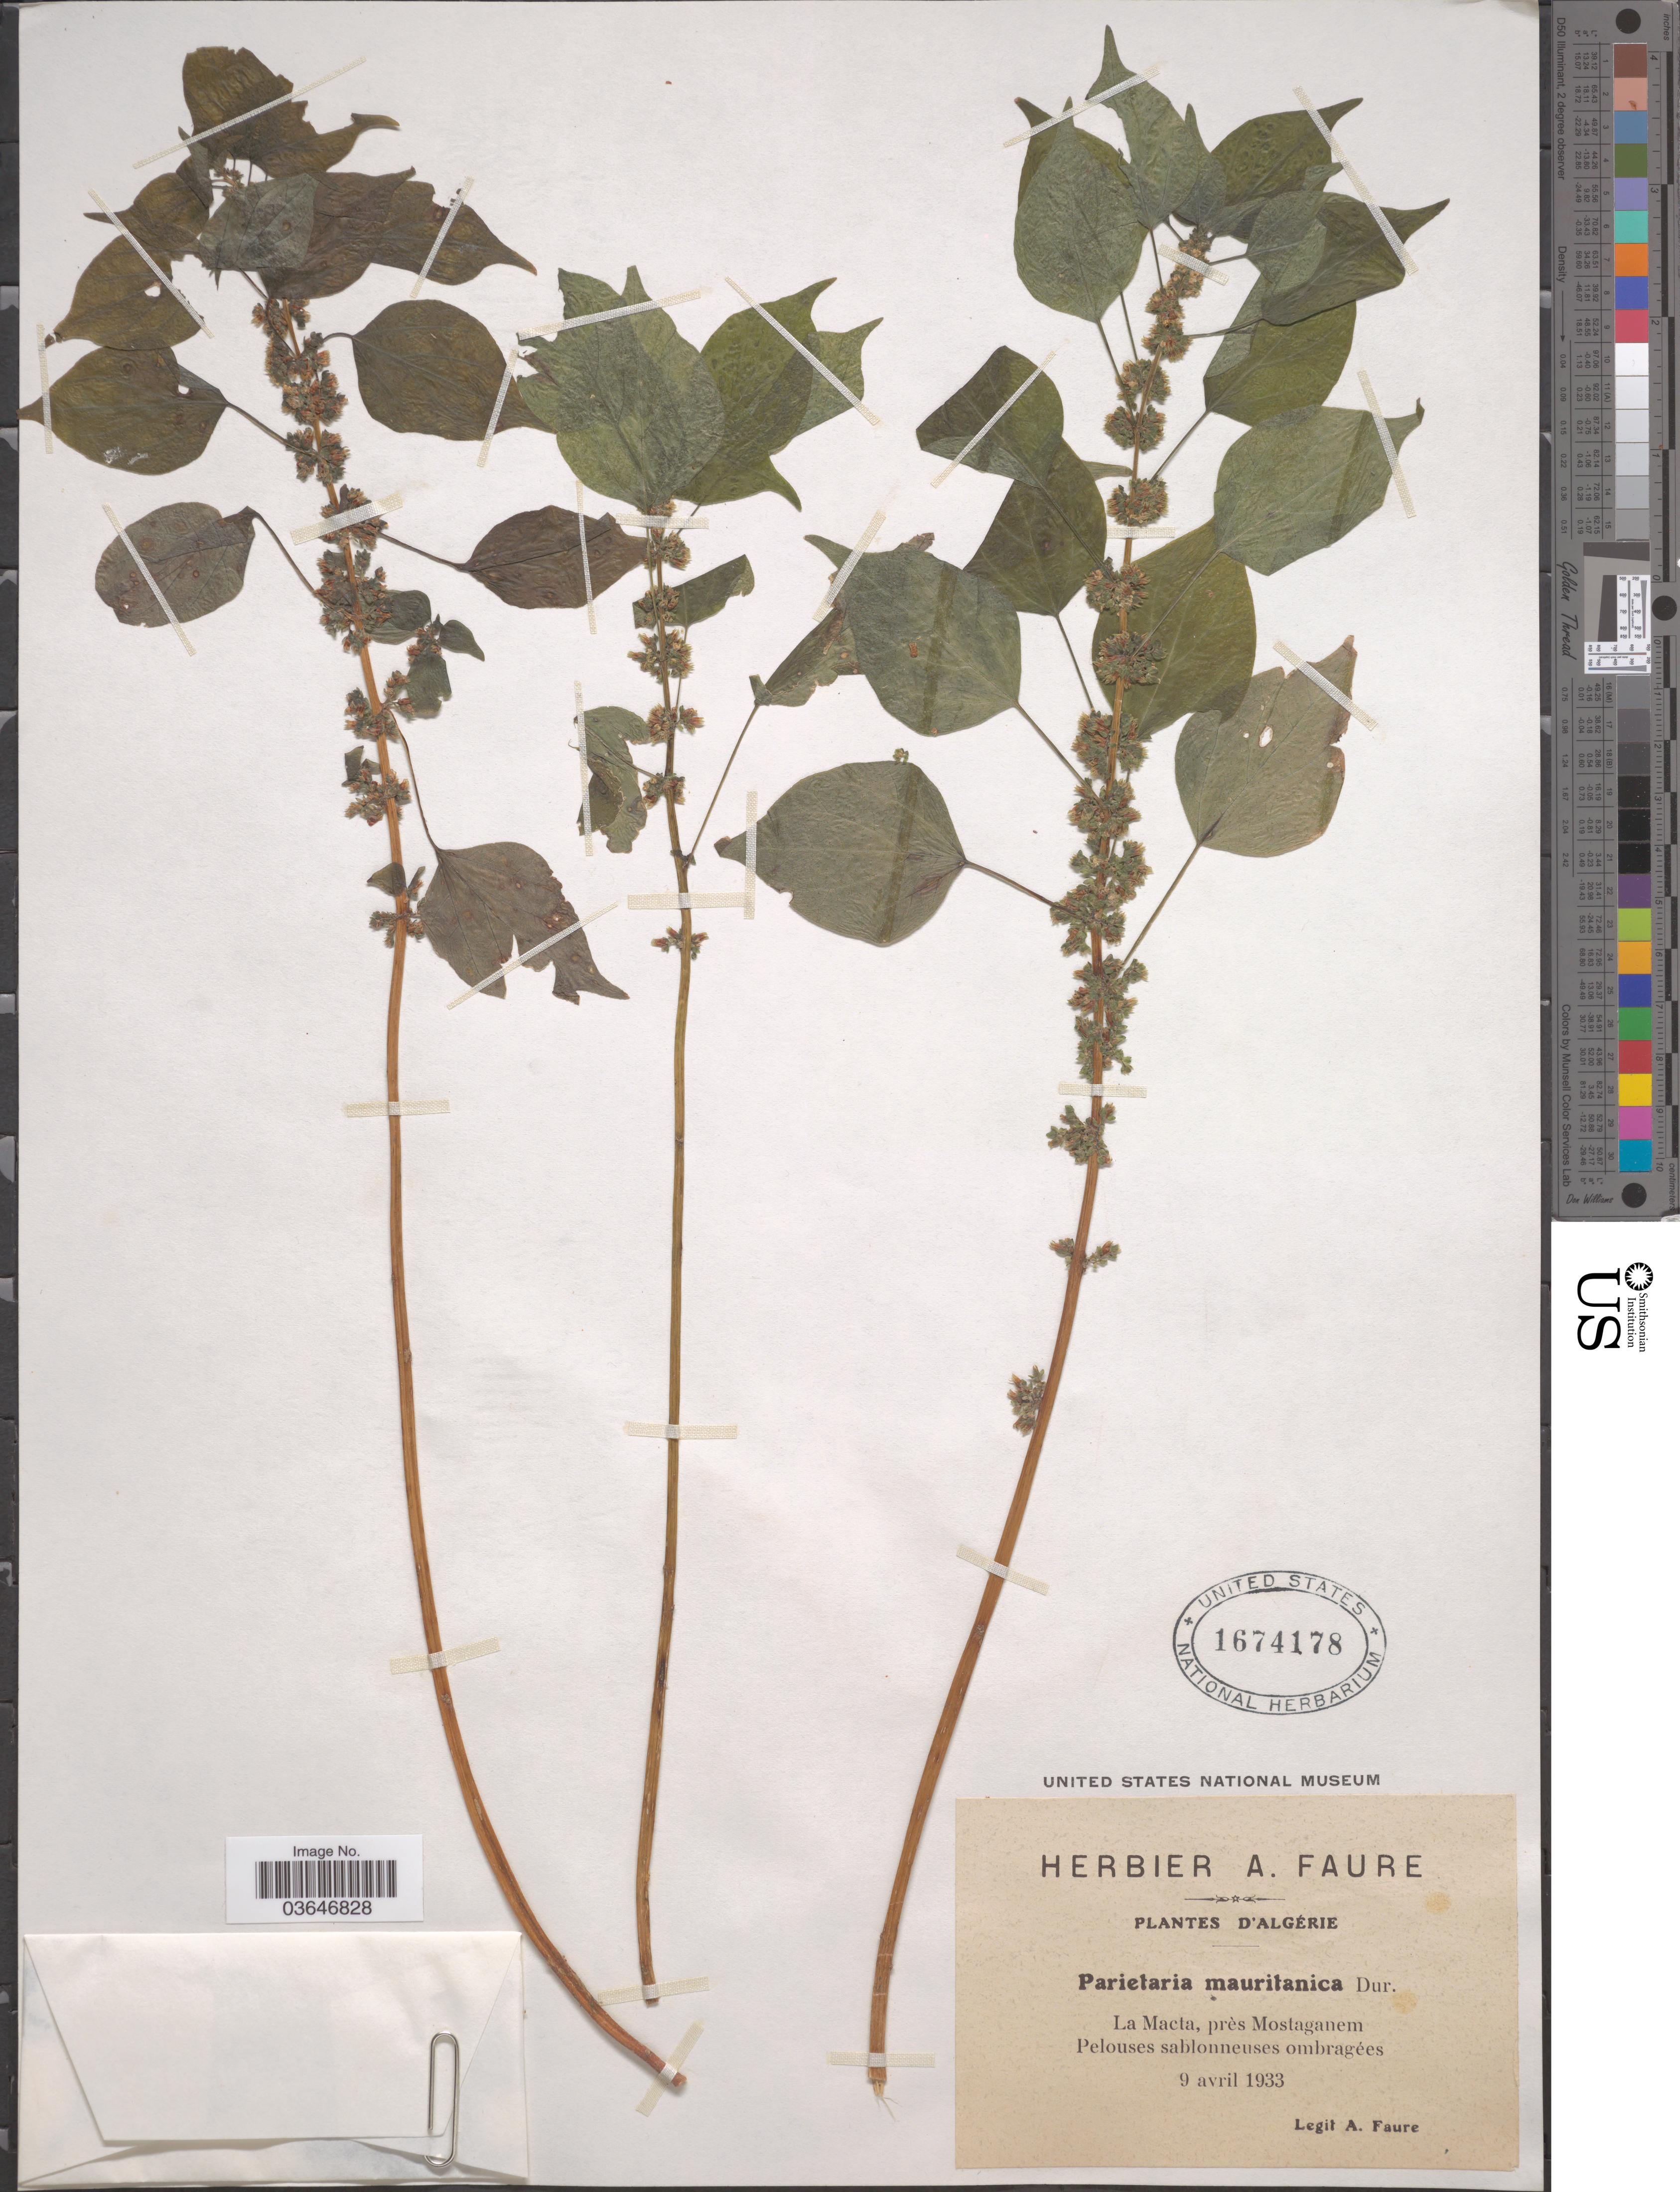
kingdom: Plantae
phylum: Tracheophyta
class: Magnoliopsida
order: Rosales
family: Urticaceae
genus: Parietaria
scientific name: Parietaria mauritanica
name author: Durieu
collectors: A. Faure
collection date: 1933-04-09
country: Algeria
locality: La Macta, près Mostaganem.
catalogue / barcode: US 1674178